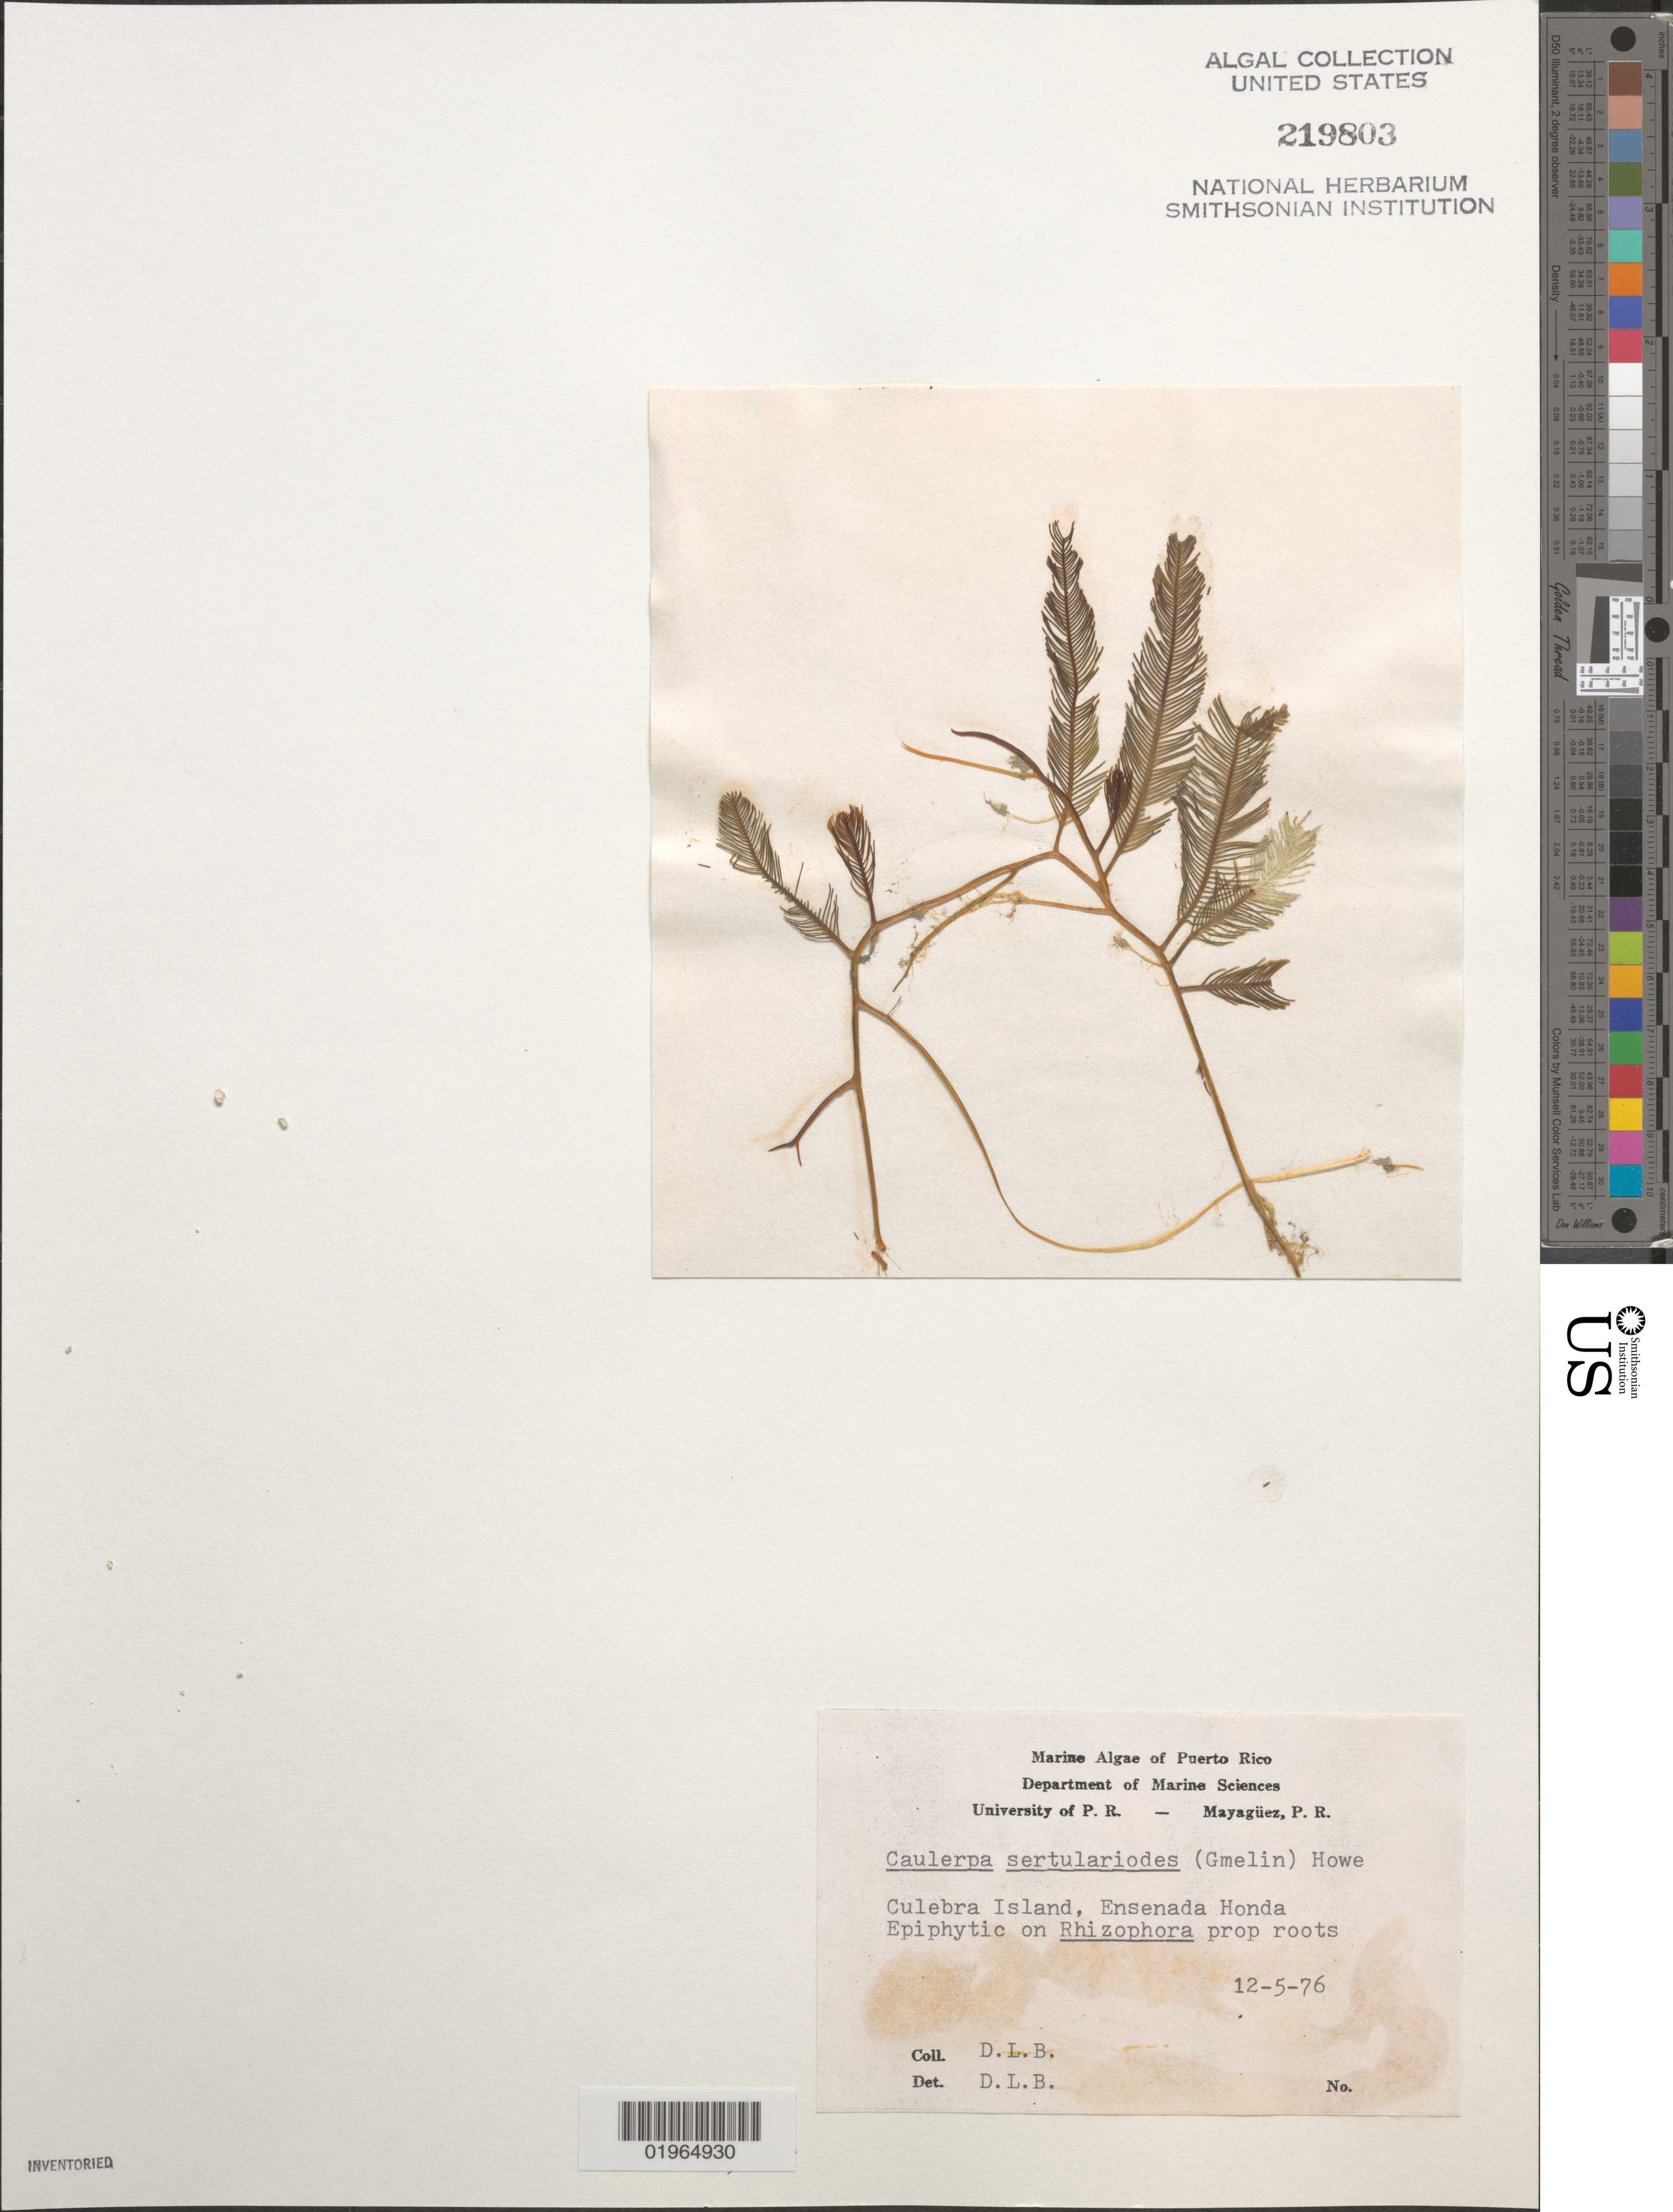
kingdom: Plantae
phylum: Chlorophyta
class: Ulvophyceae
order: Bryopsidales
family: Caulerpaceae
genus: Caulerpa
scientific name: Caulerpa sertularioides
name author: (S.G. Gmel.) M. Howe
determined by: Ballantine, D. L.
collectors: D.L. Ballantine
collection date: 1976-12-05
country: Puerto Rico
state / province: Culebra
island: Culebra Island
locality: Endenada Honda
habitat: Epiphytic n Rhizophora prop roots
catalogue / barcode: US 219803